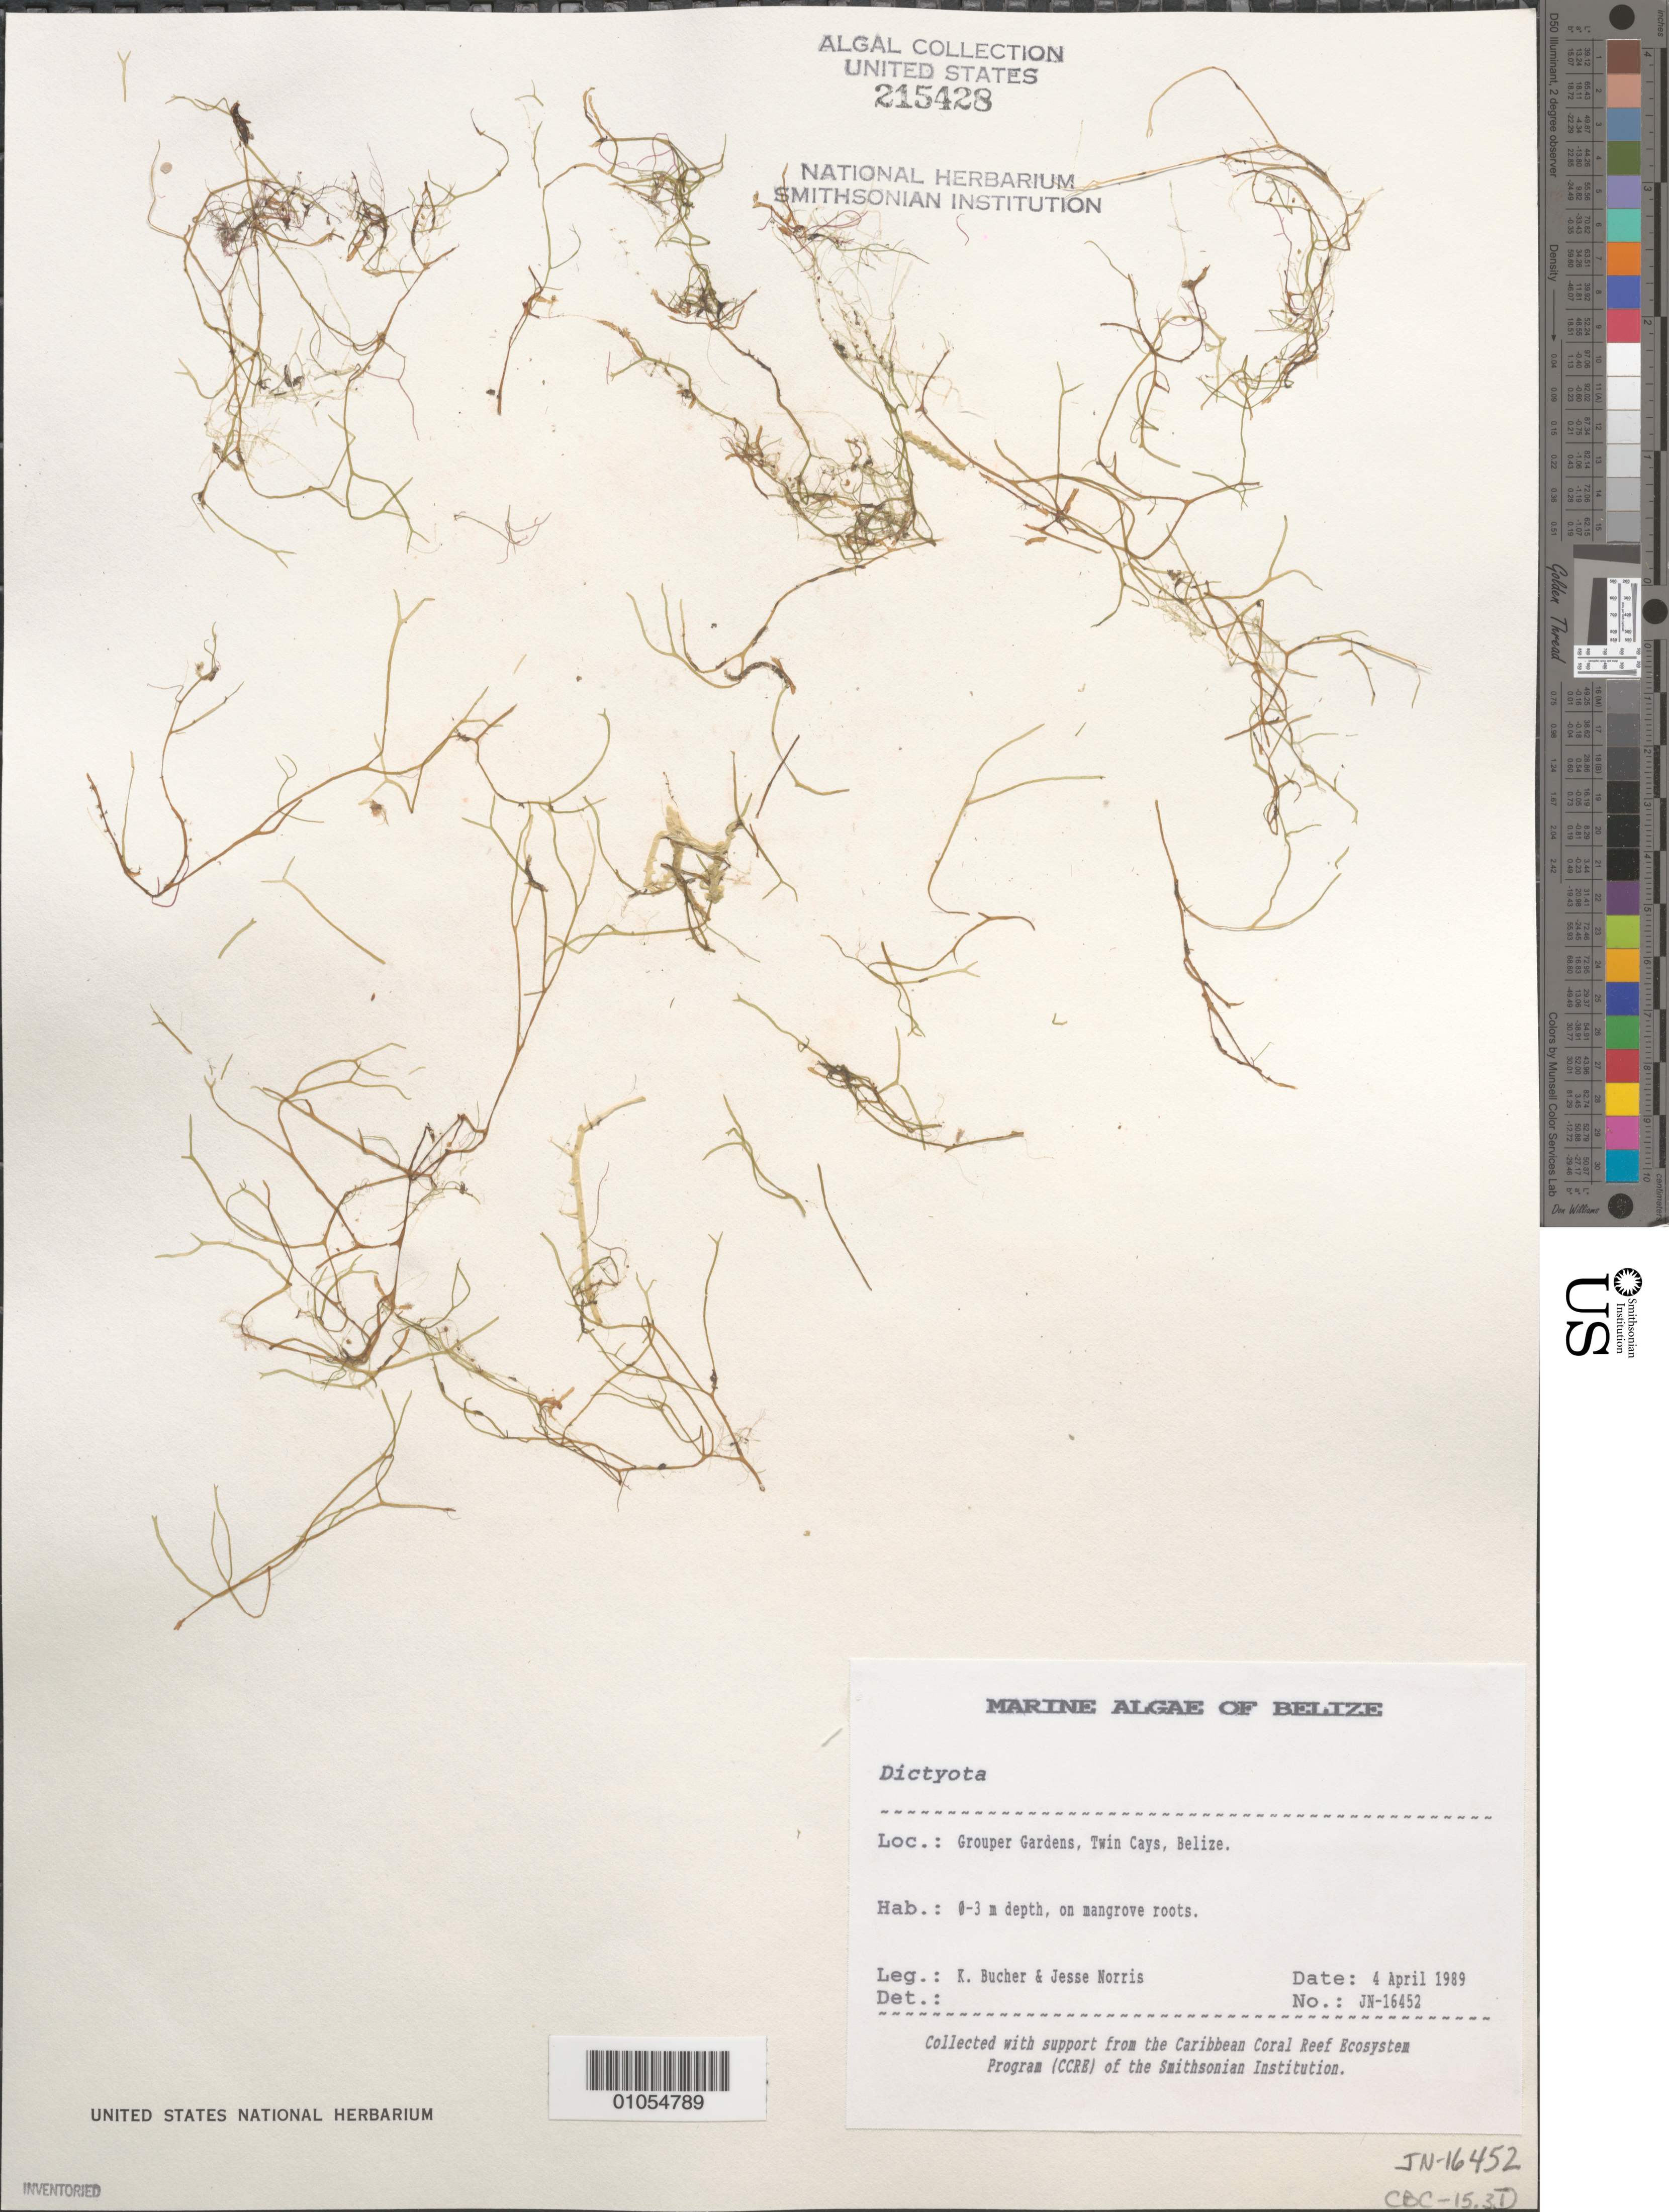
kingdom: Chromista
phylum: Ochrophyta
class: Phaeophyceae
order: Dictyotales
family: Dictyotaceae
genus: Dictyota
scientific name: Dictyota sp.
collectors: K. E. Bucher & J. A. Norris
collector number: JN-16452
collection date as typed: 04 Apr 1989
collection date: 1989-04-04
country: Belize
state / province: Stann Creek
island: Twin Cays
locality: Grouper Gardens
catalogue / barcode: US 215428